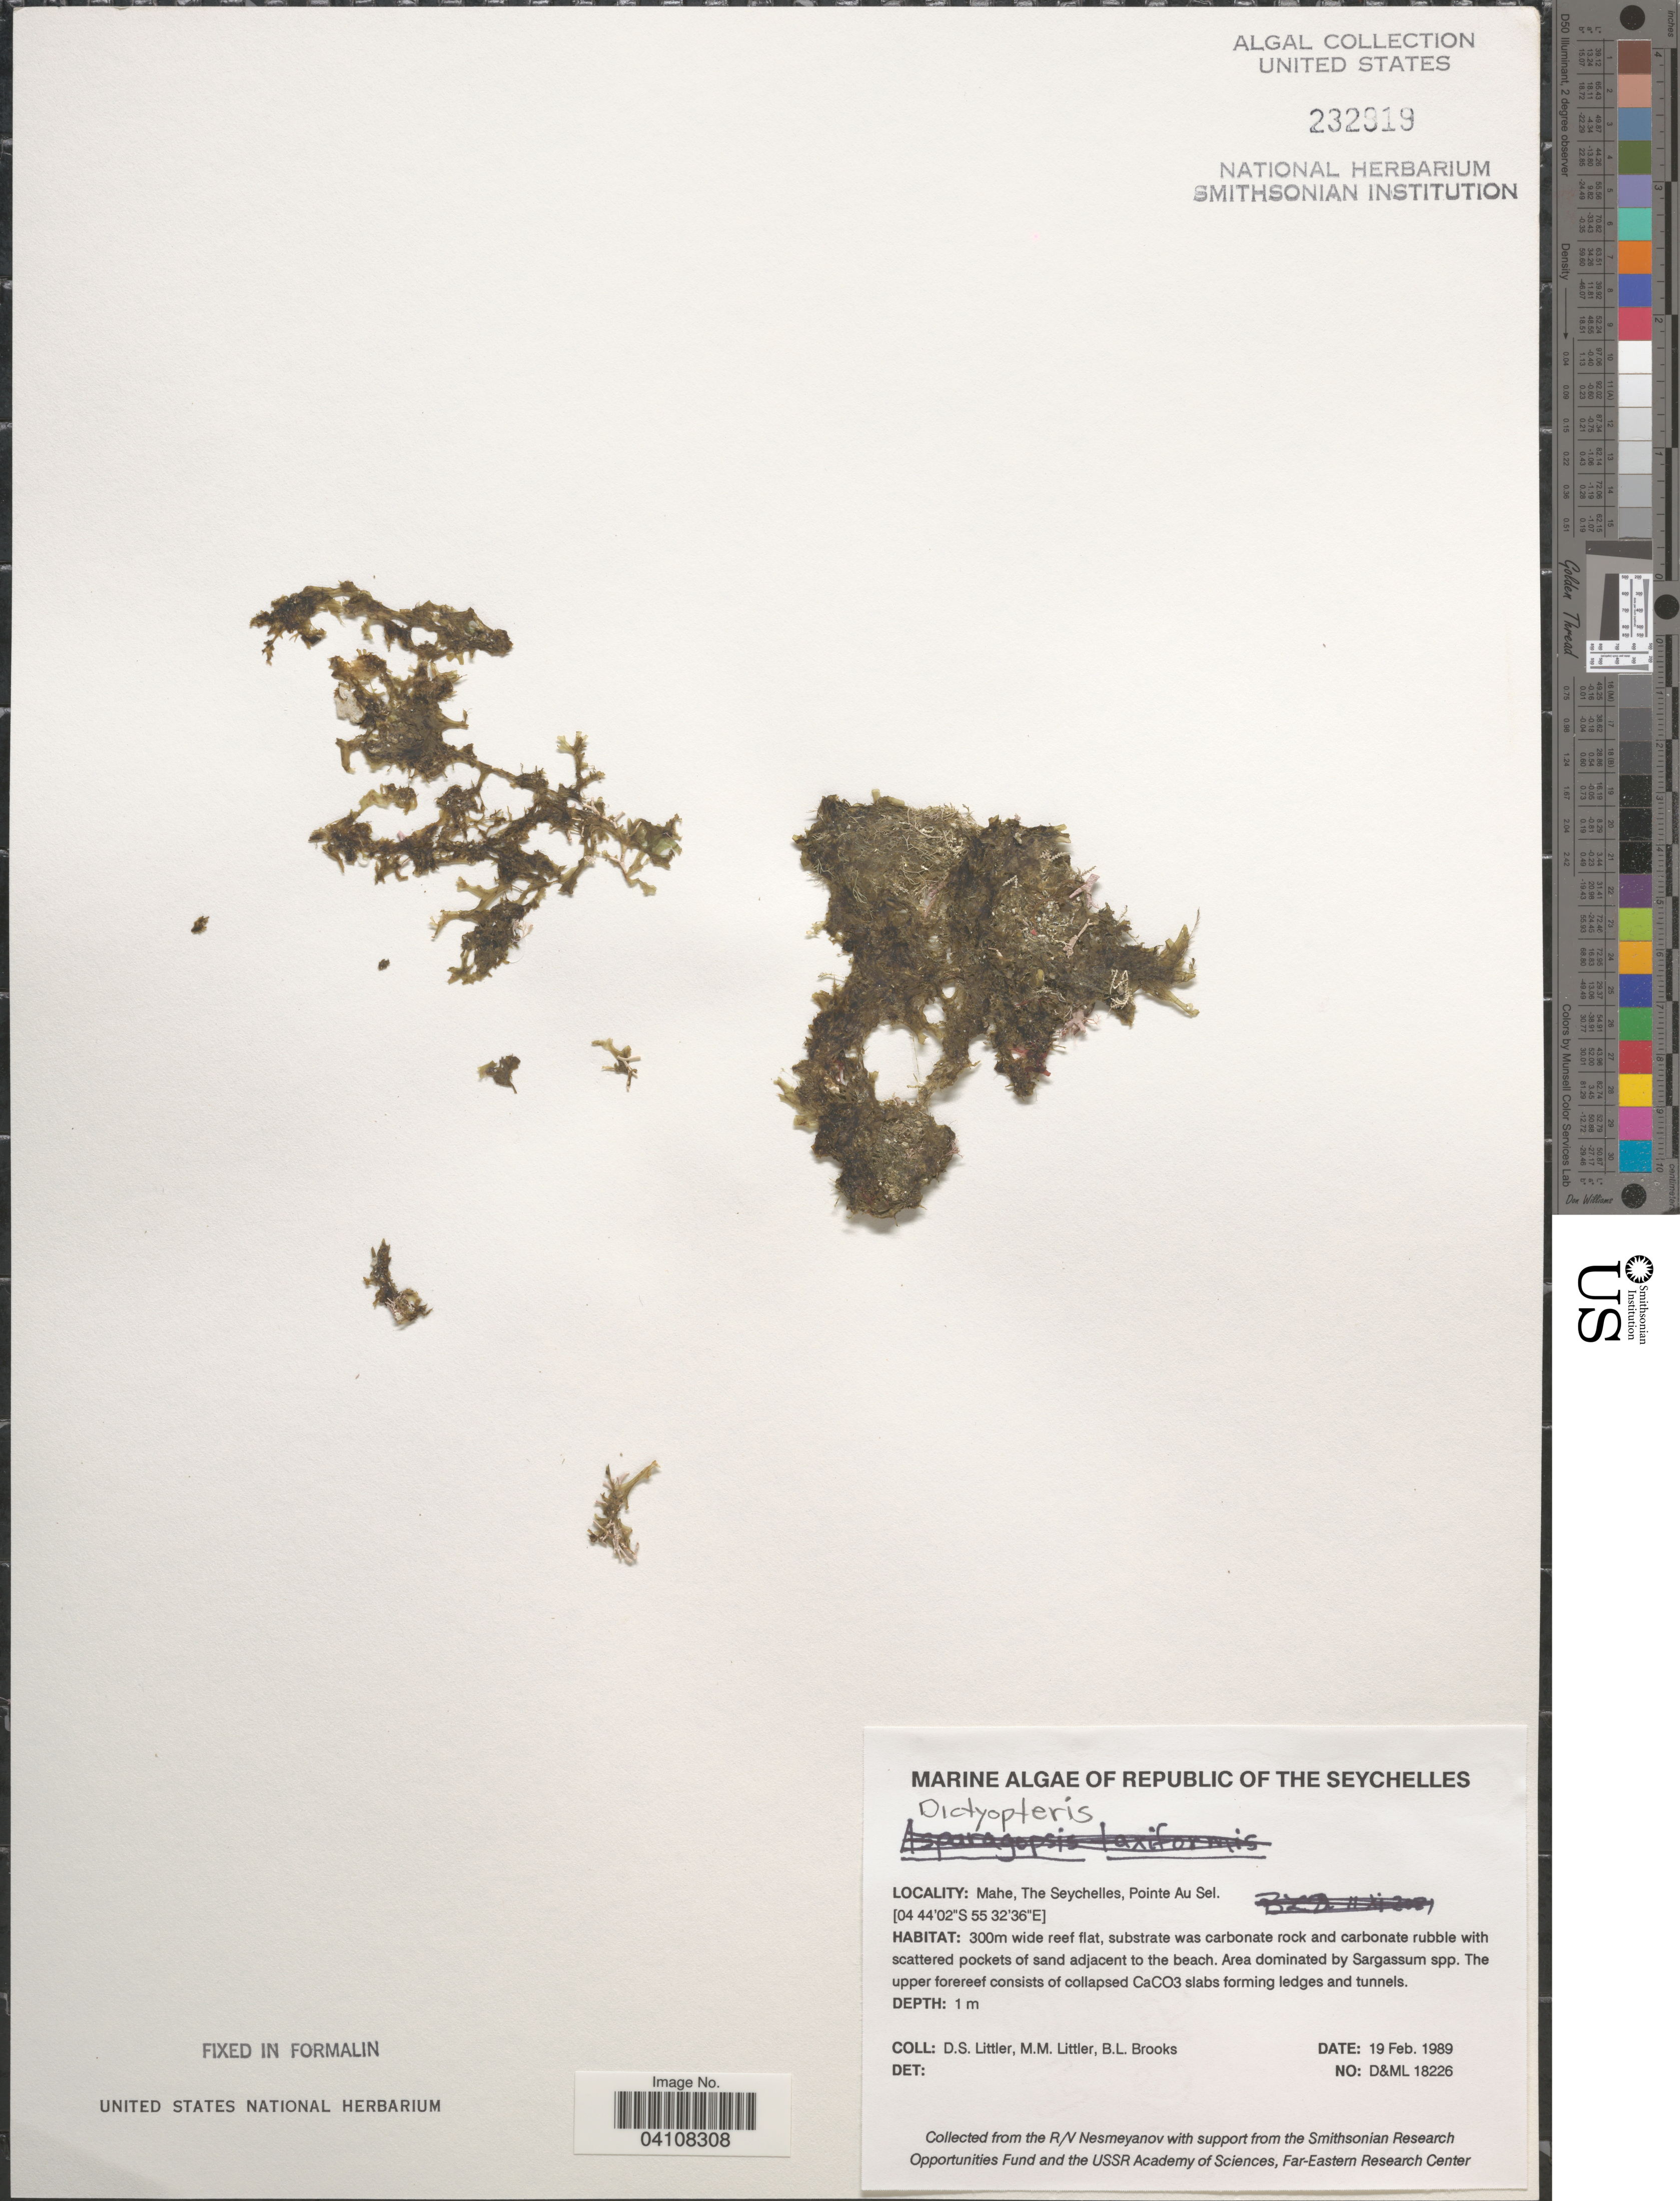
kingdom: Chromista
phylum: Ochrophyta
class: Phaeophyceae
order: Dictyotales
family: Dictyotaceae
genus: Dictyopteris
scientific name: Dictyopteris sp.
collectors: D. S. Littler & B. Brooks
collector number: D&ML18226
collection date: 1989-02-19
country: Seychelles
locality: Republic of The Seychelles. Mahe, Pointe Au Sel. 300m wide reef flat.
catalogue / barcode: US 232919